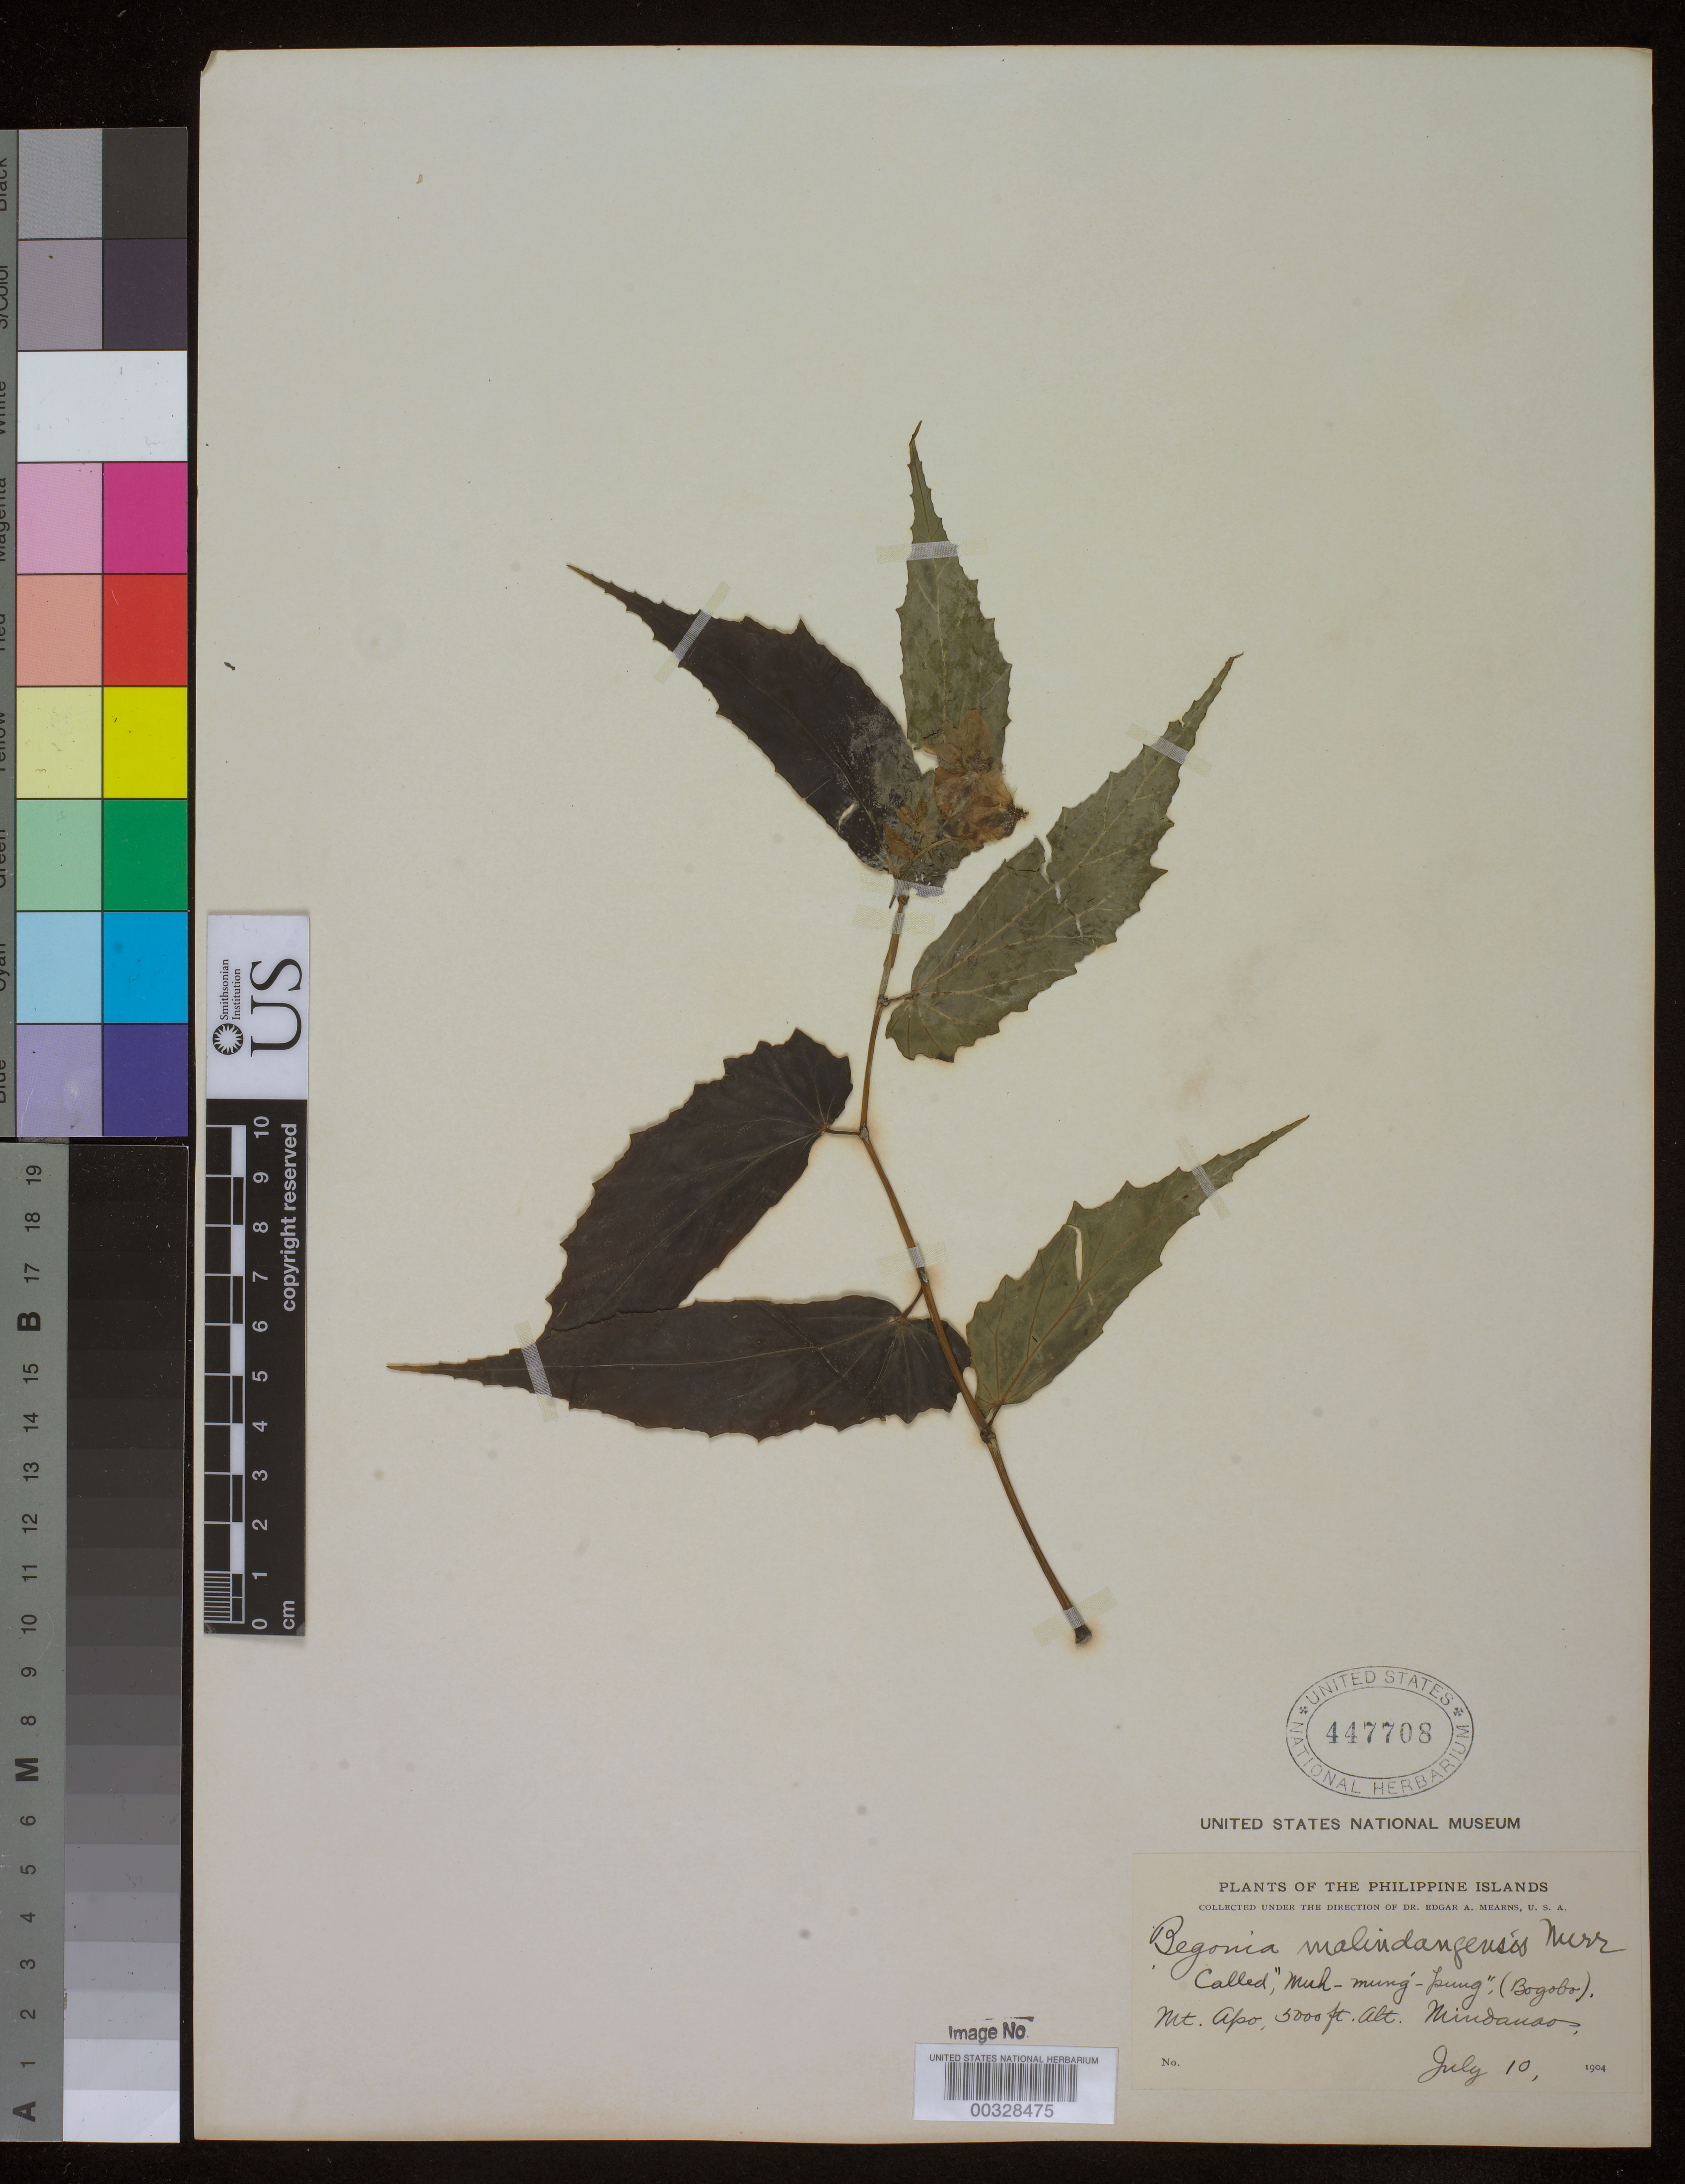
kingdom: Plantae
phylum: Tracheophyta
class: Magnoliopsida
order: Cucurbitales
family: Begoniaceae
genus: Begonia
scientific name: Begonia malindangensis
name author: Merr.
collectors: E. A. Mearns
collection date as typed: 10 Jun 1904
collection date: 1904-06-10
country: Philippines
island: Mindanao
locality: Mt. Apo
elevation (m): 1524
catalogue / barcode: US 447708